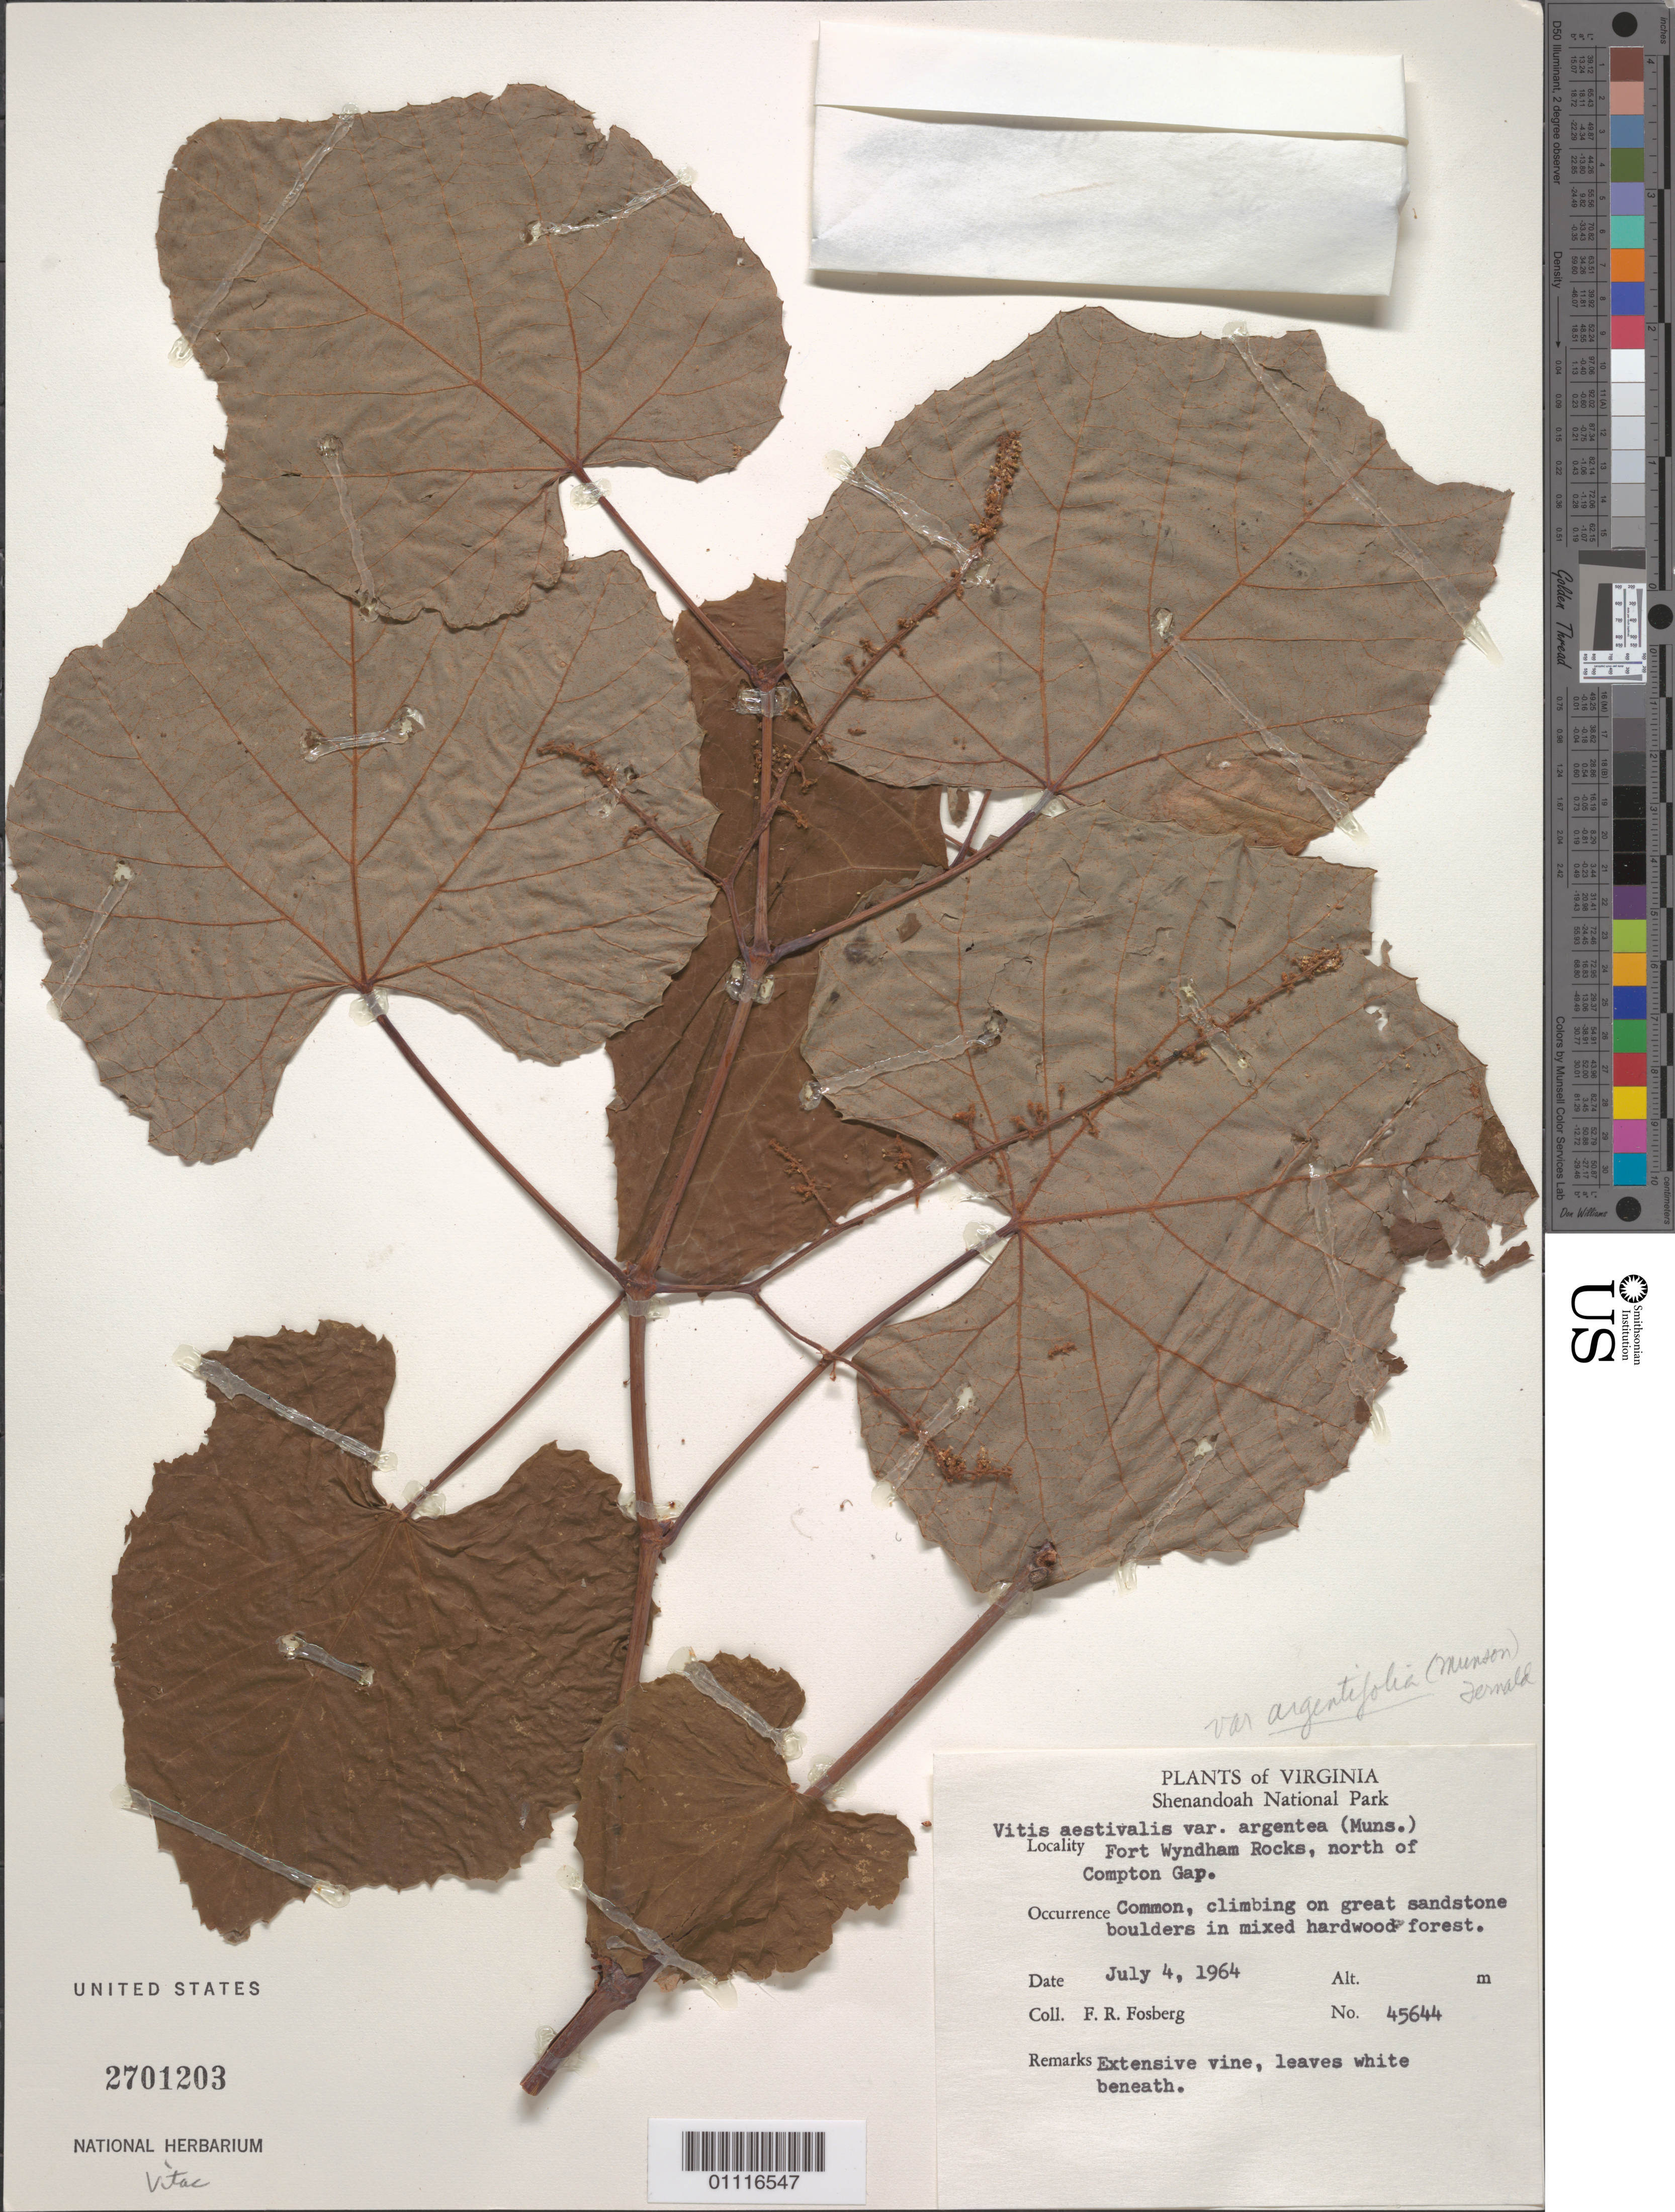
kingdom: Plantae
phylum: Tracheophyta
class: Magnoliopsida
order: Vitales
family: Vitaceae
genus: Vitis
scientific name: Vitis aestivalis var. argentifolia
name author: Michx.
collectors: F. R. Fosberg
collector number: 45644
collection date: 1964-07-04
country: United States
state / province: Virginia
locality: Fort Wyndham Rocks, north of Compton Gap.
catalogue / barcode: US 2701203